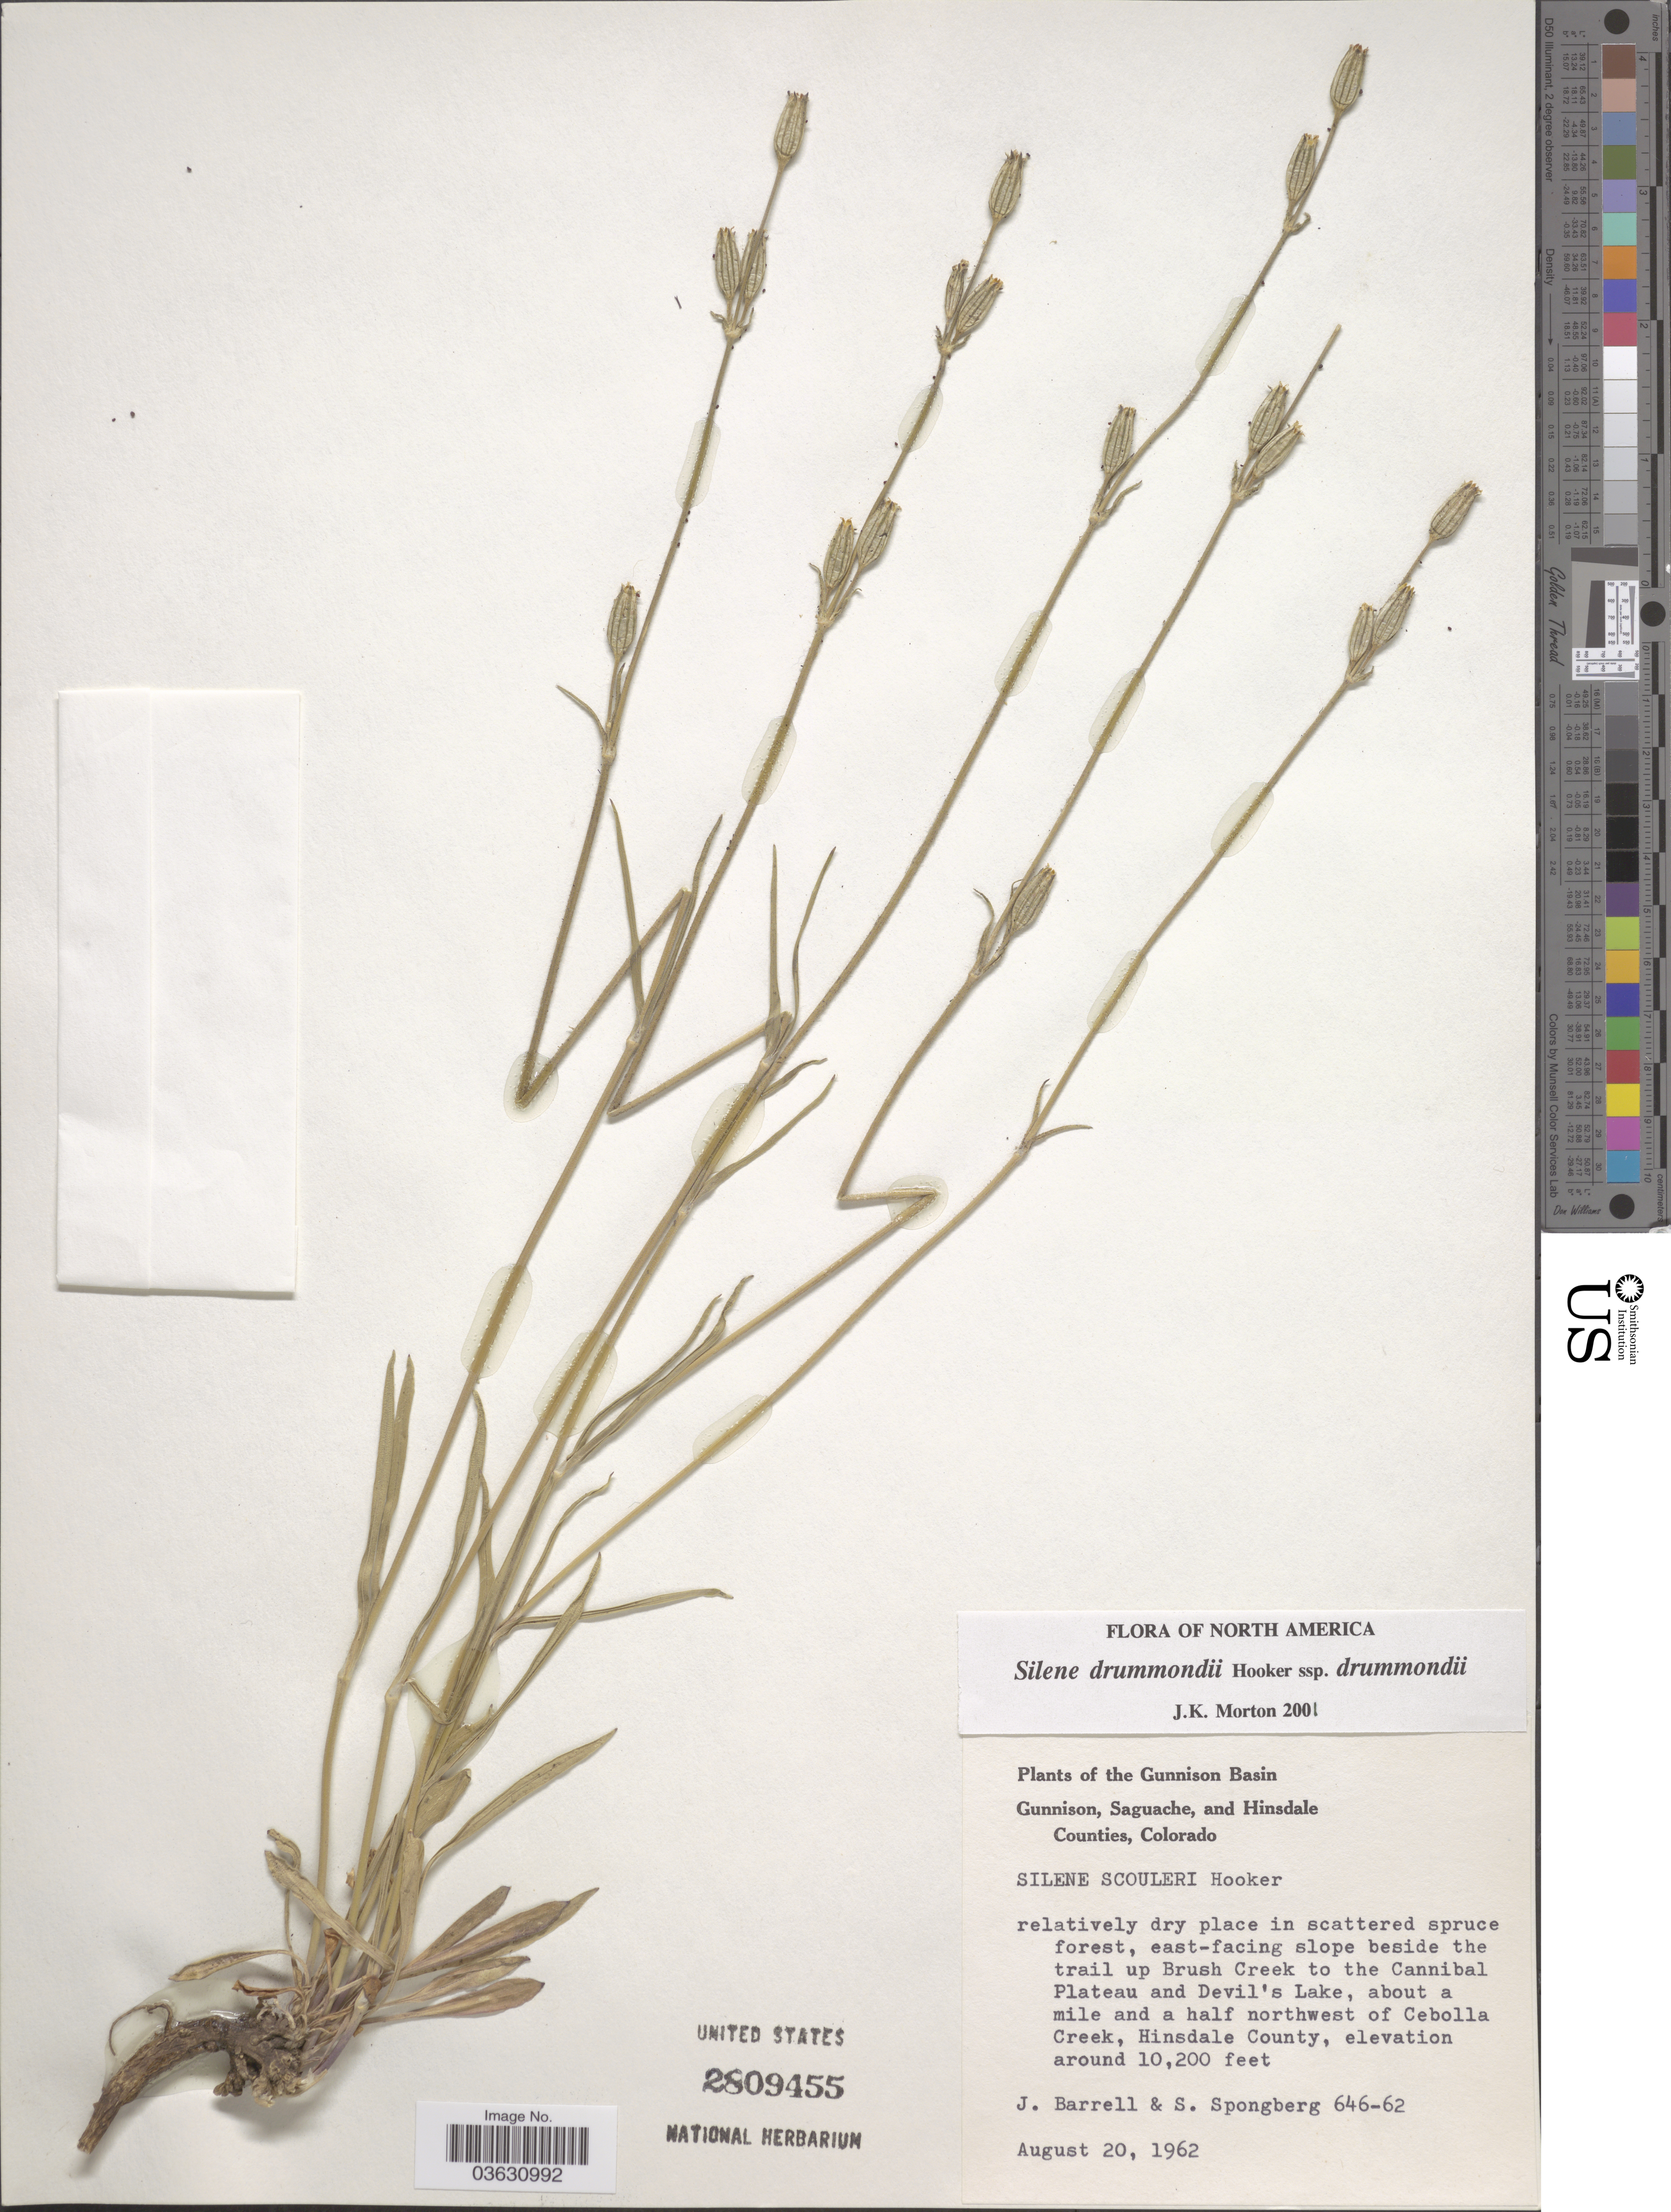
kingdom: Plantae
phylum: Tracheophyta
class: Magnoliopsida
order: Caryophyllales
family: Caryophyllaceae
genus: Silene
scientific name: Silene drummondii var. drummondii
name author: Hook.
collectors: J. Barrell & S. A.Spongberg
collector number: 646-62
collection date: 1962-08-20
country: United States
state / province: Colorado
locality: Gunnison Basin. East-facing slope beside the trail up Brush Creek to Cannibal Plateau and Devil's Lake, about a mile and a half northwest of Cebolla Creek, Hinsdale County.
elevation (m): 3109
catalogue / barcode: US 2809455